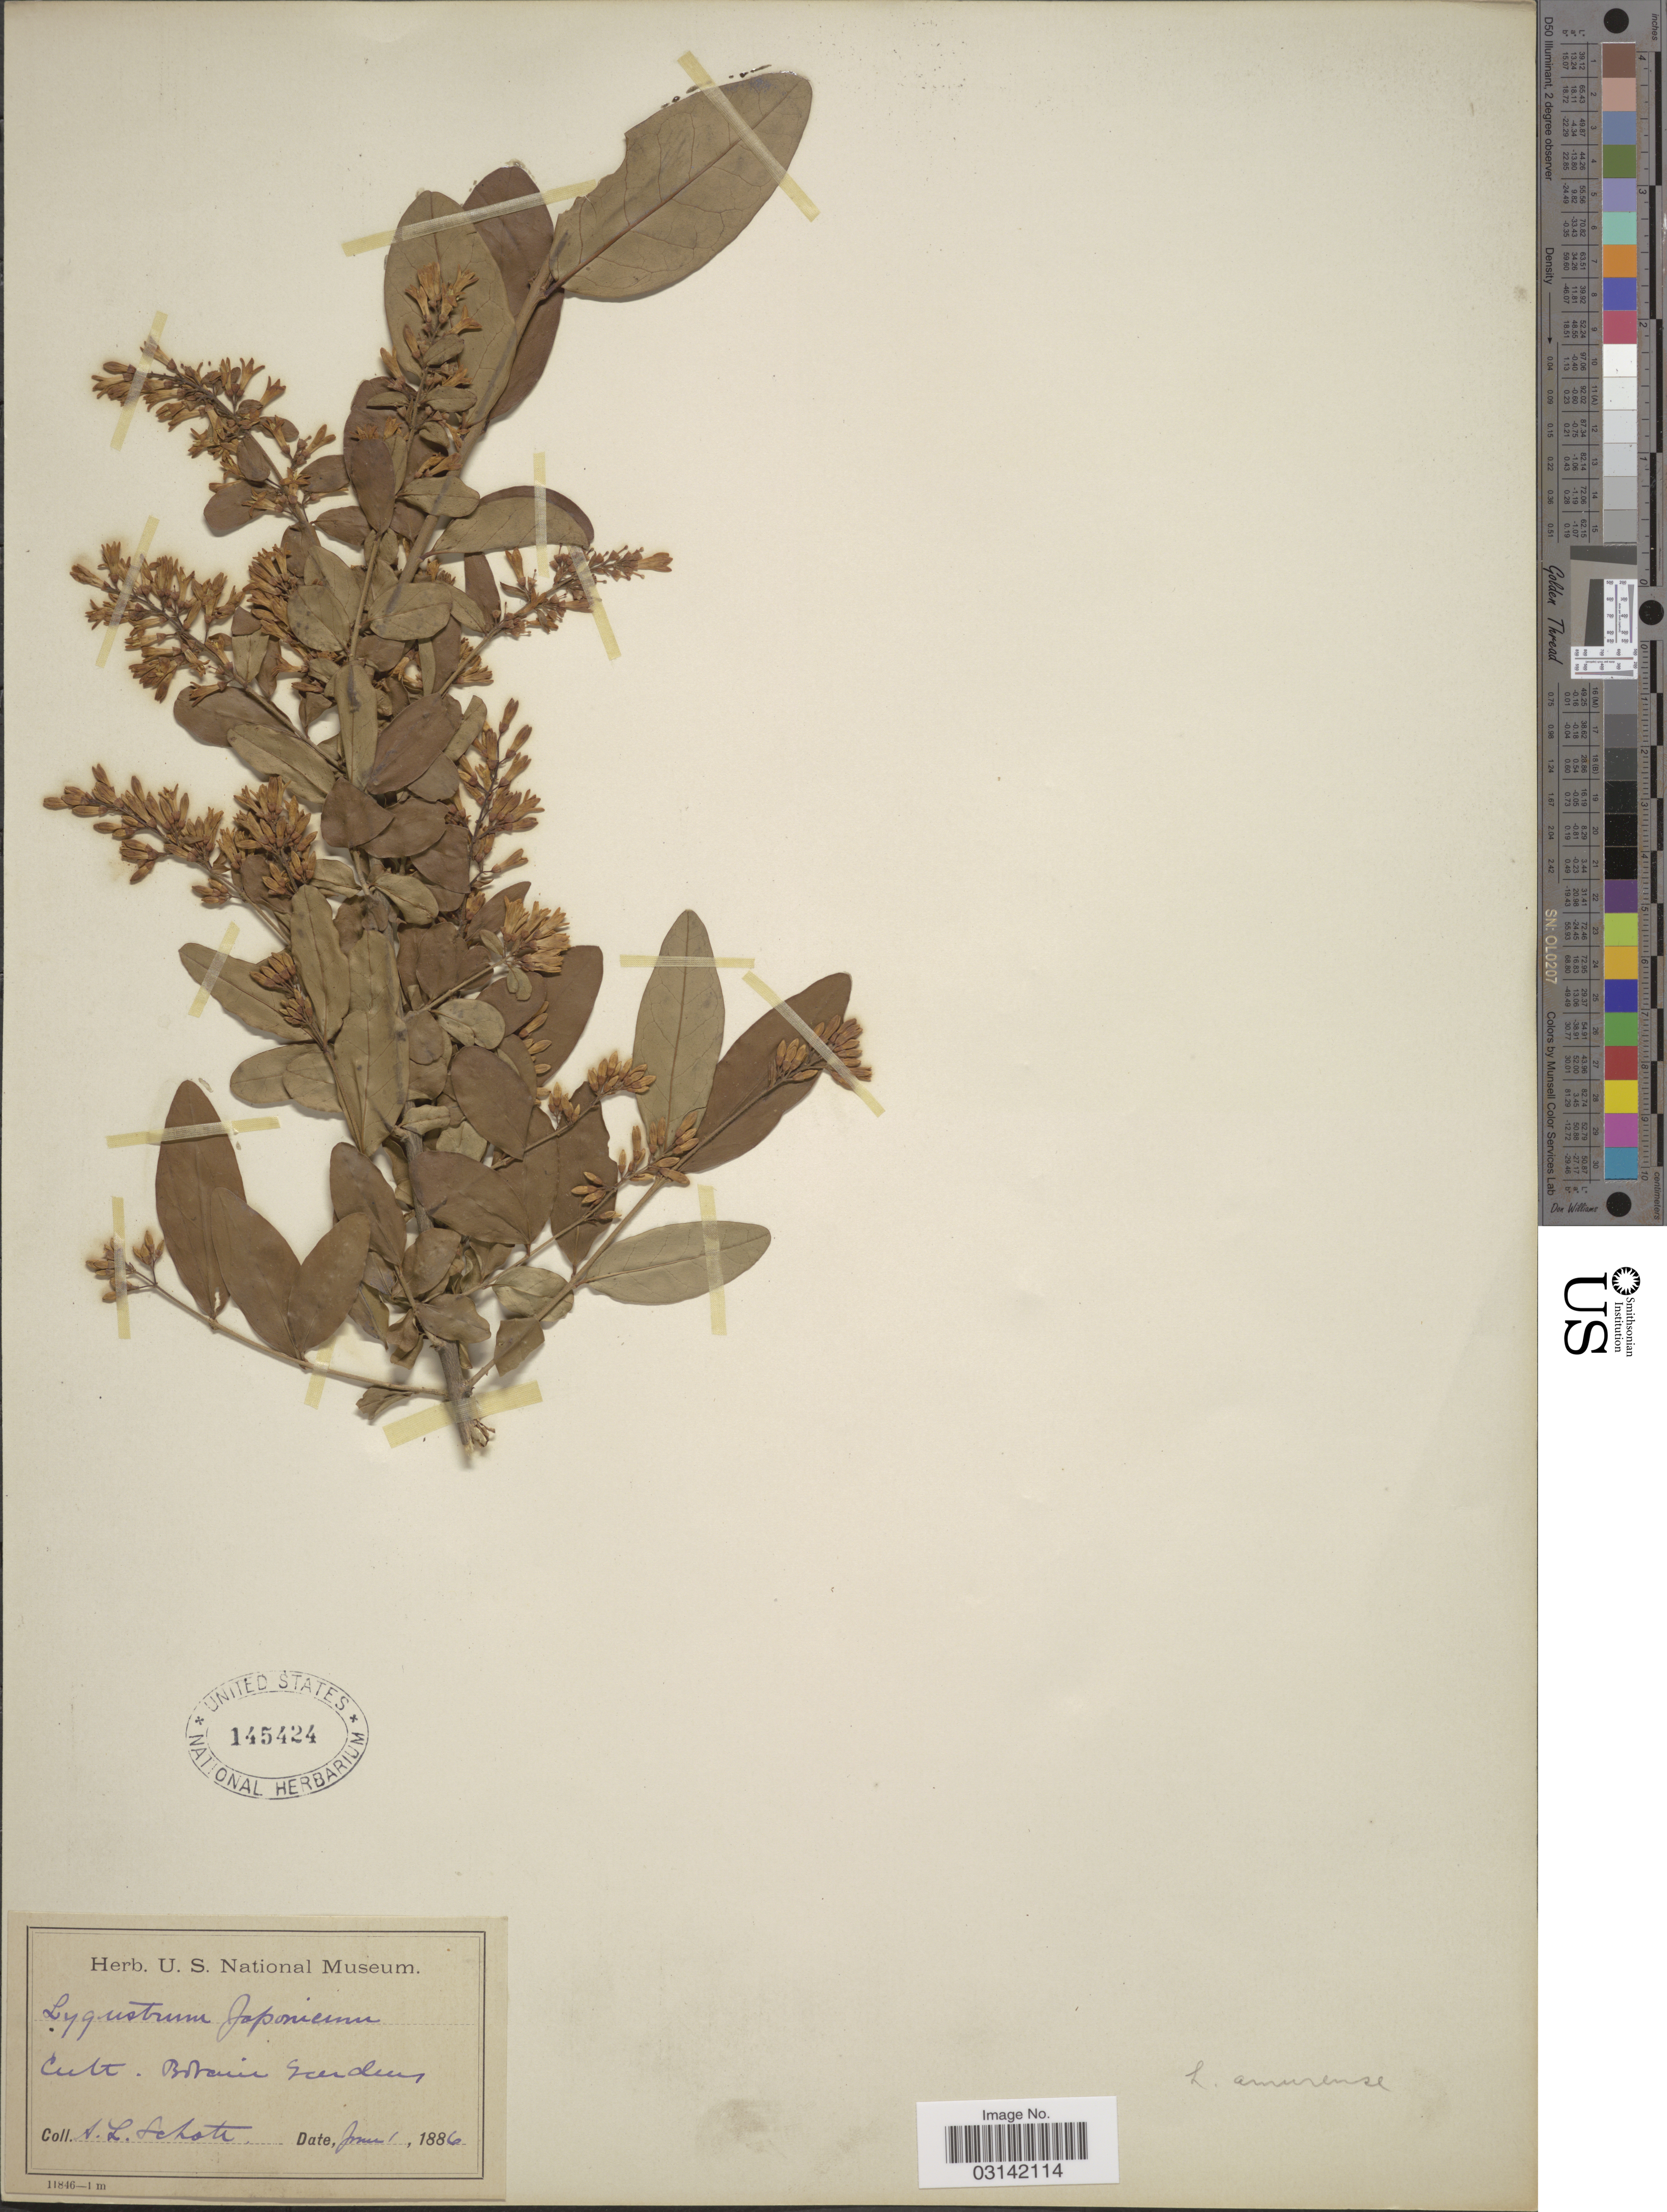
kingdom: Plantae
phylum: Tracheophyta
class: Magnoliopsida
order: Lamiales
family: Oleaceae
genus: Ligustrum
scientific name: Ligustrum amurense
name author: Carrière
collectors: A. Schote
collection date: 1886-06-01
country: United States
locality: Cult. Botanic Gardens.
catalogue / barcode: US 145424